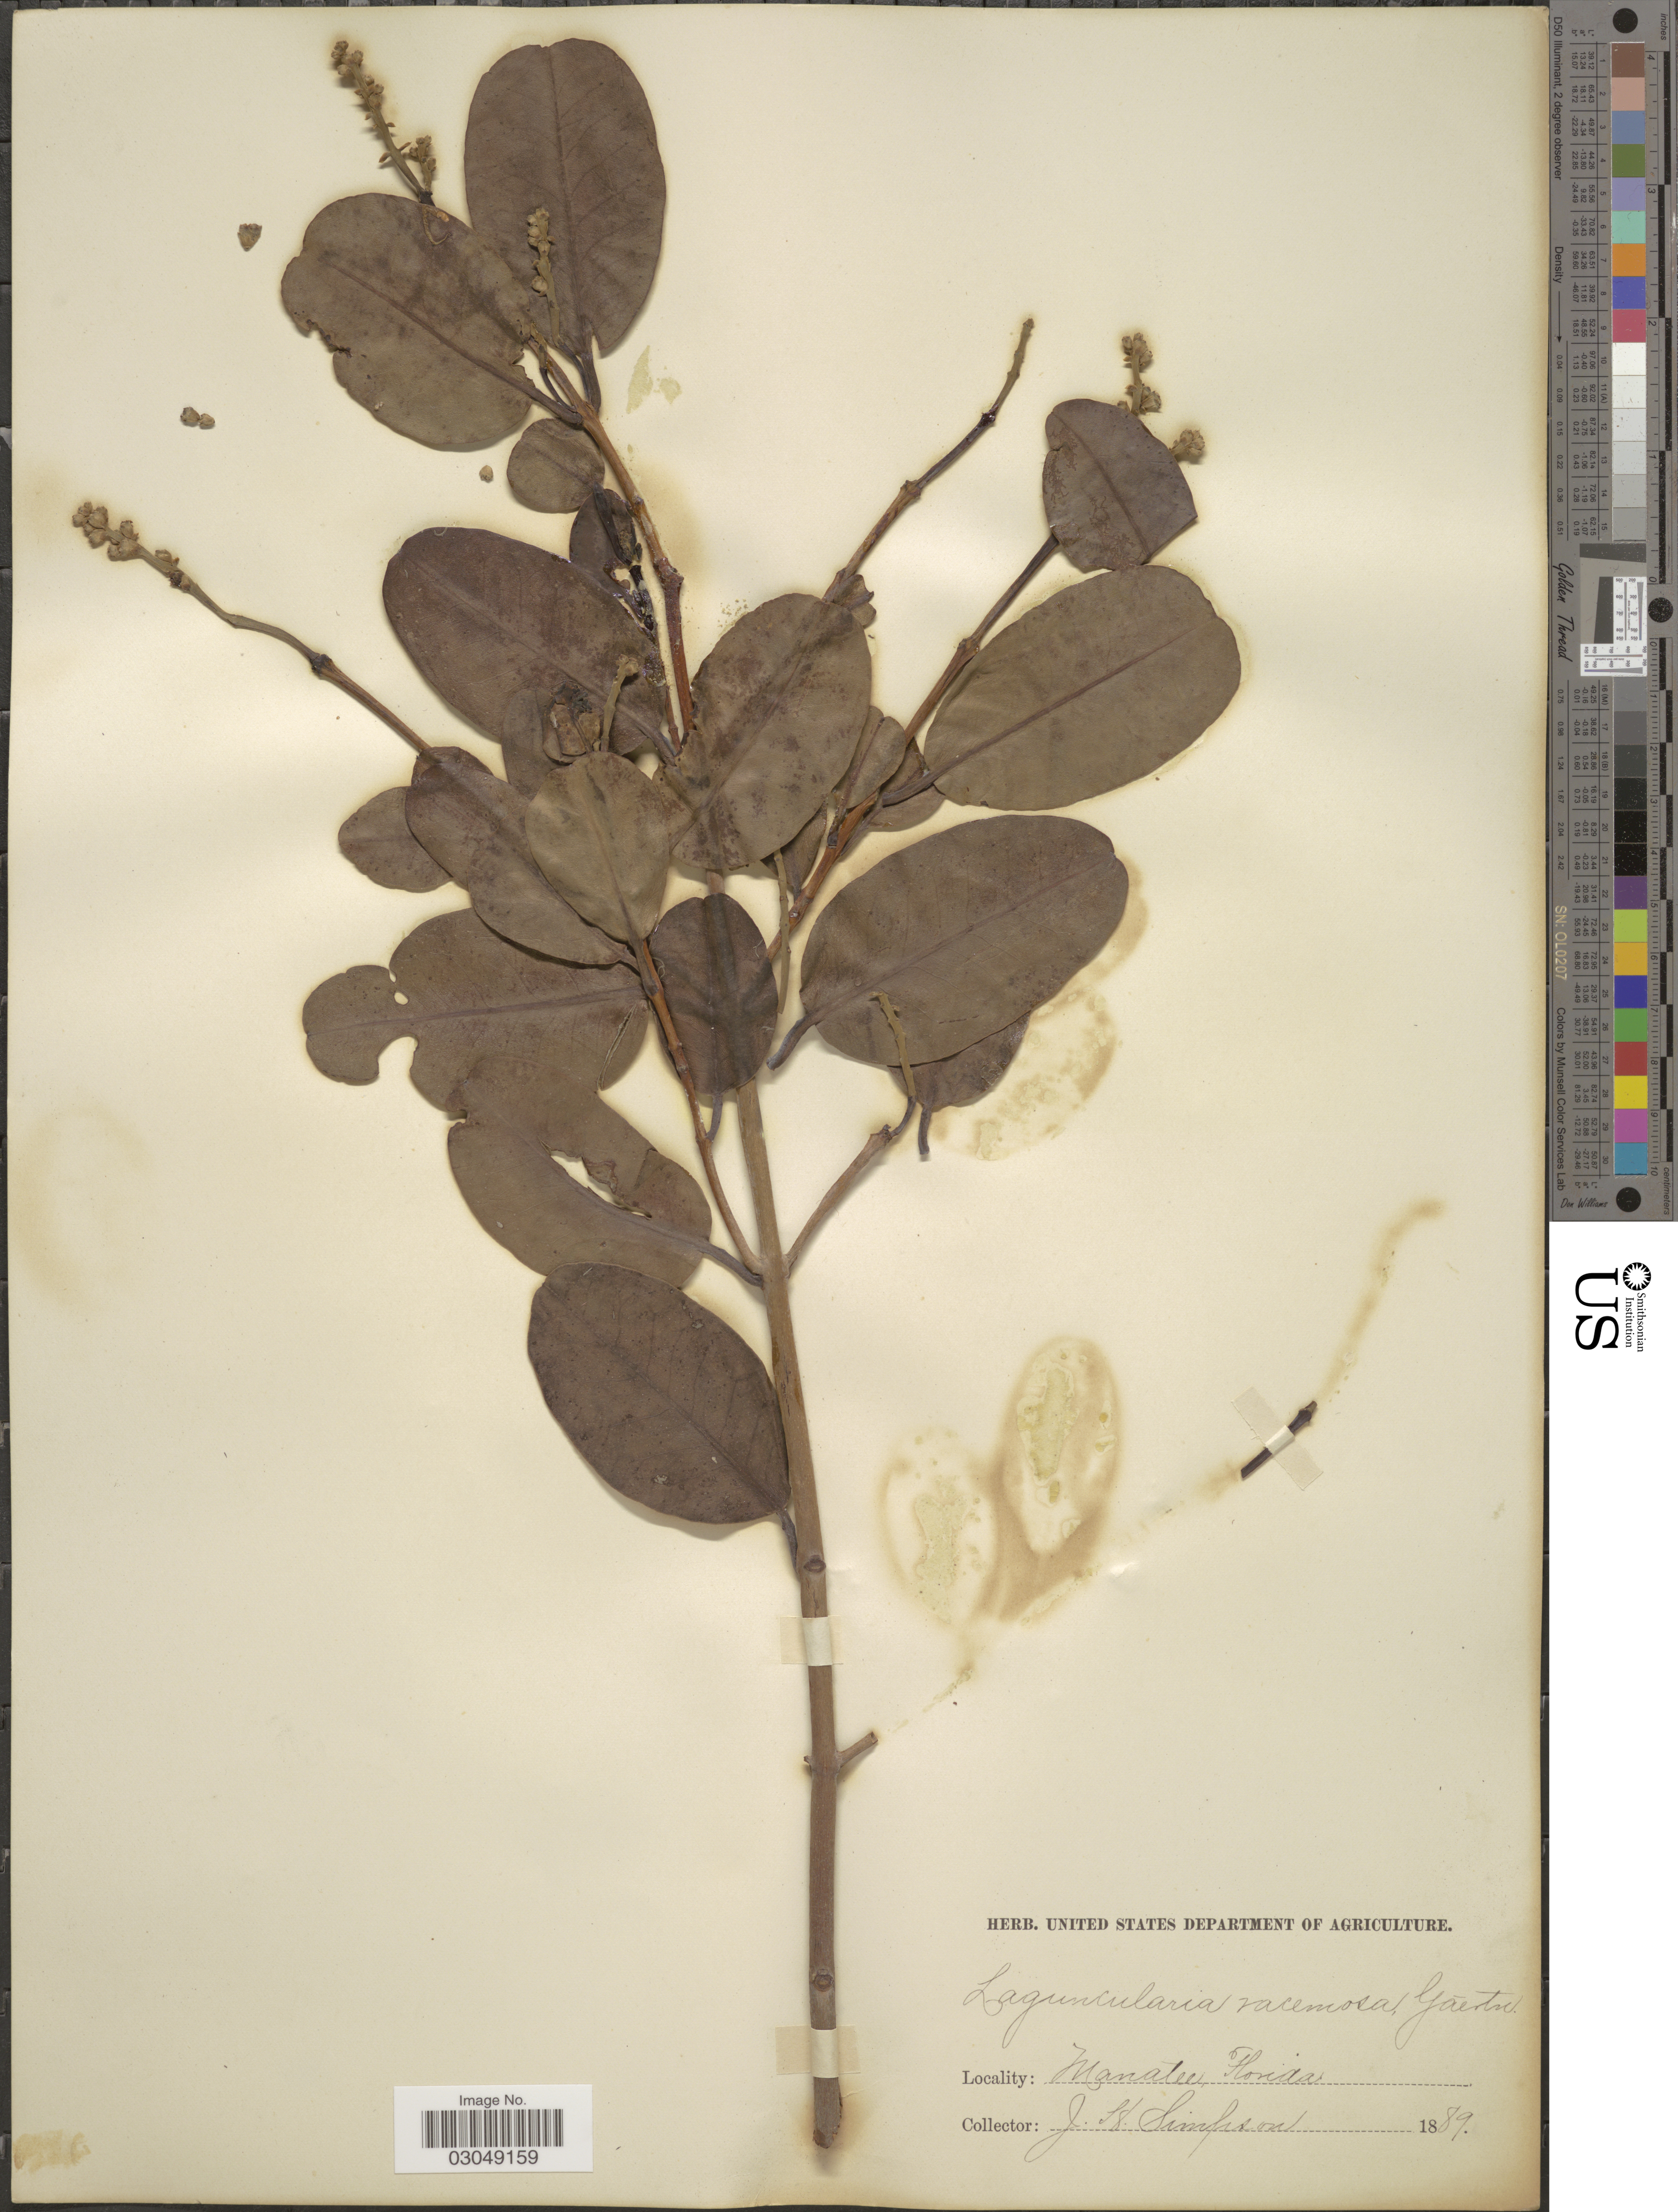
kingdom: Plantae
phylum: Tracheophyta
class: Magnoliopsida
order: Myrtales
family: Combretaceae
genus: Laguncularia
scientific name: Laguncularia racemosa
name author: (L.) C.F. Gaertn.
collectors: J. H. Simpson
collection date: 1889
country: United States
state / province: Florida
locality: Manatee.